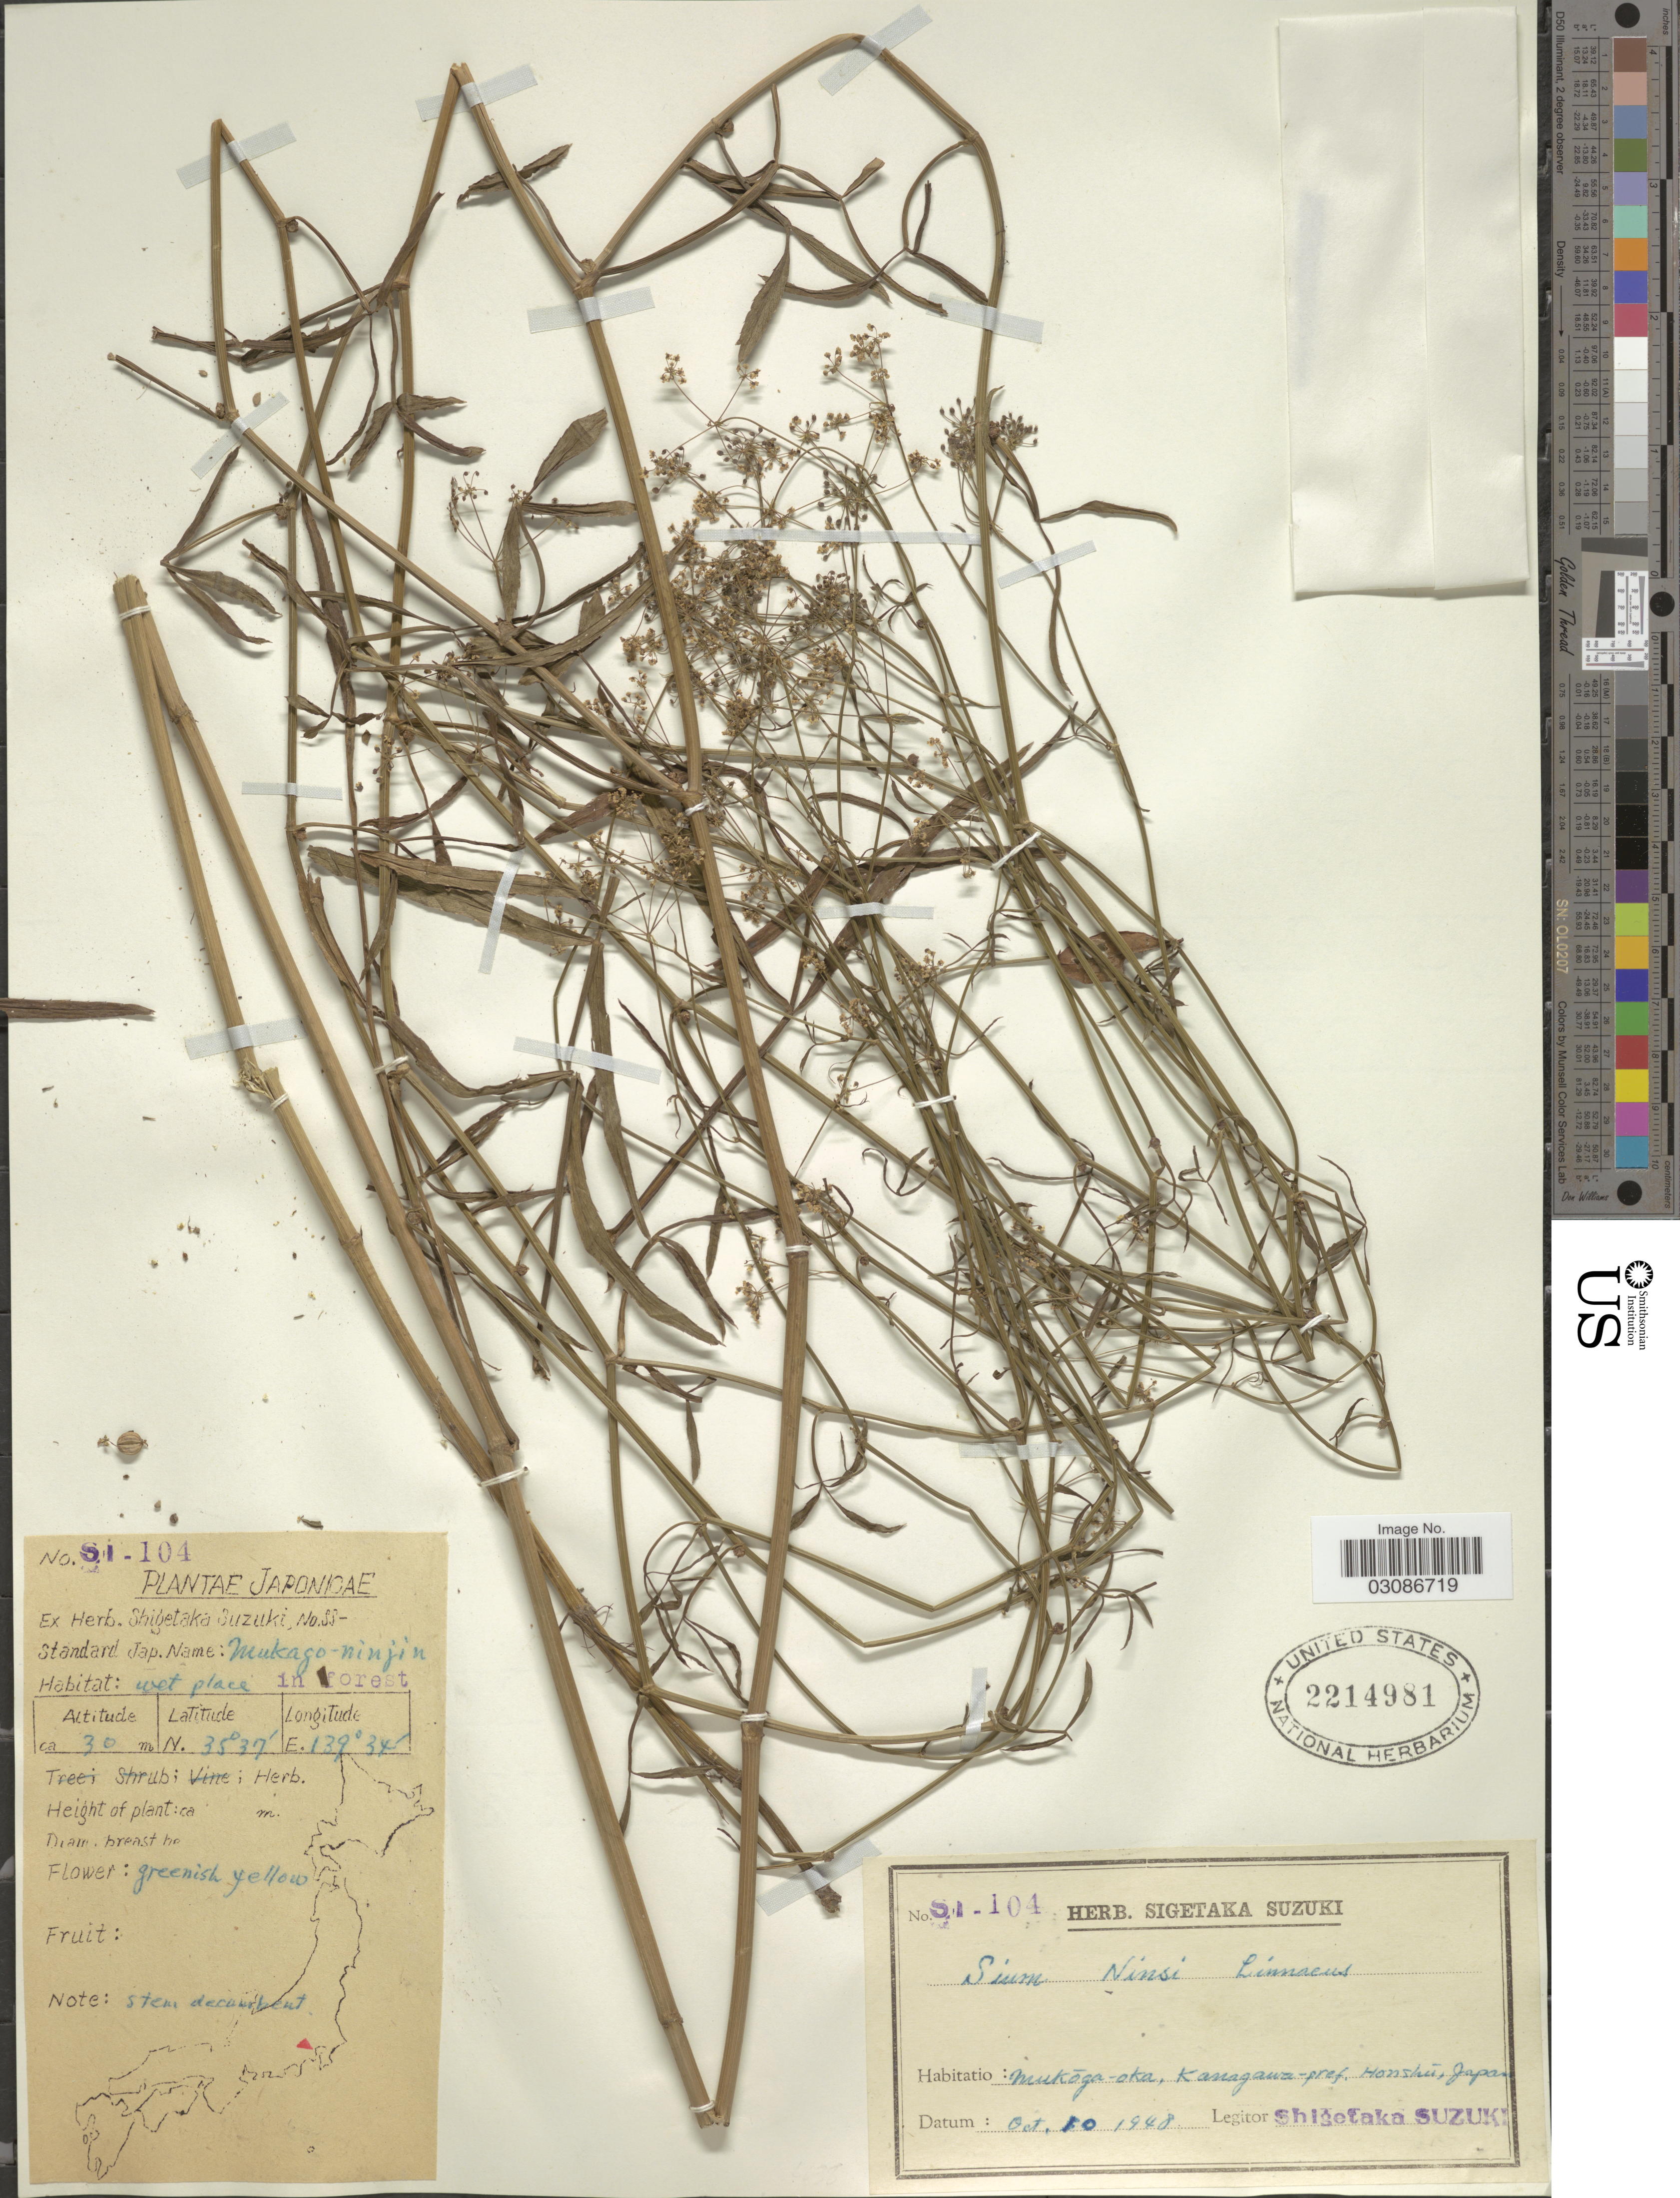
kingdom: Plantae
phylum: Tracheophyta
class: Magnoliopsida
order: Apiales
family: Apiaceae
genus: Sium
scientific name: Sium ninsi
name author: Thunb.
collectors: S. Suzuki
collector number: SI-104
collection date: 1948-10-10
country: Japan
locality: Mukágo-oka, Kanagawa-pref. Honshú. Japonicae.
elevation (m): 30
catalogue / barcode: US 2214981